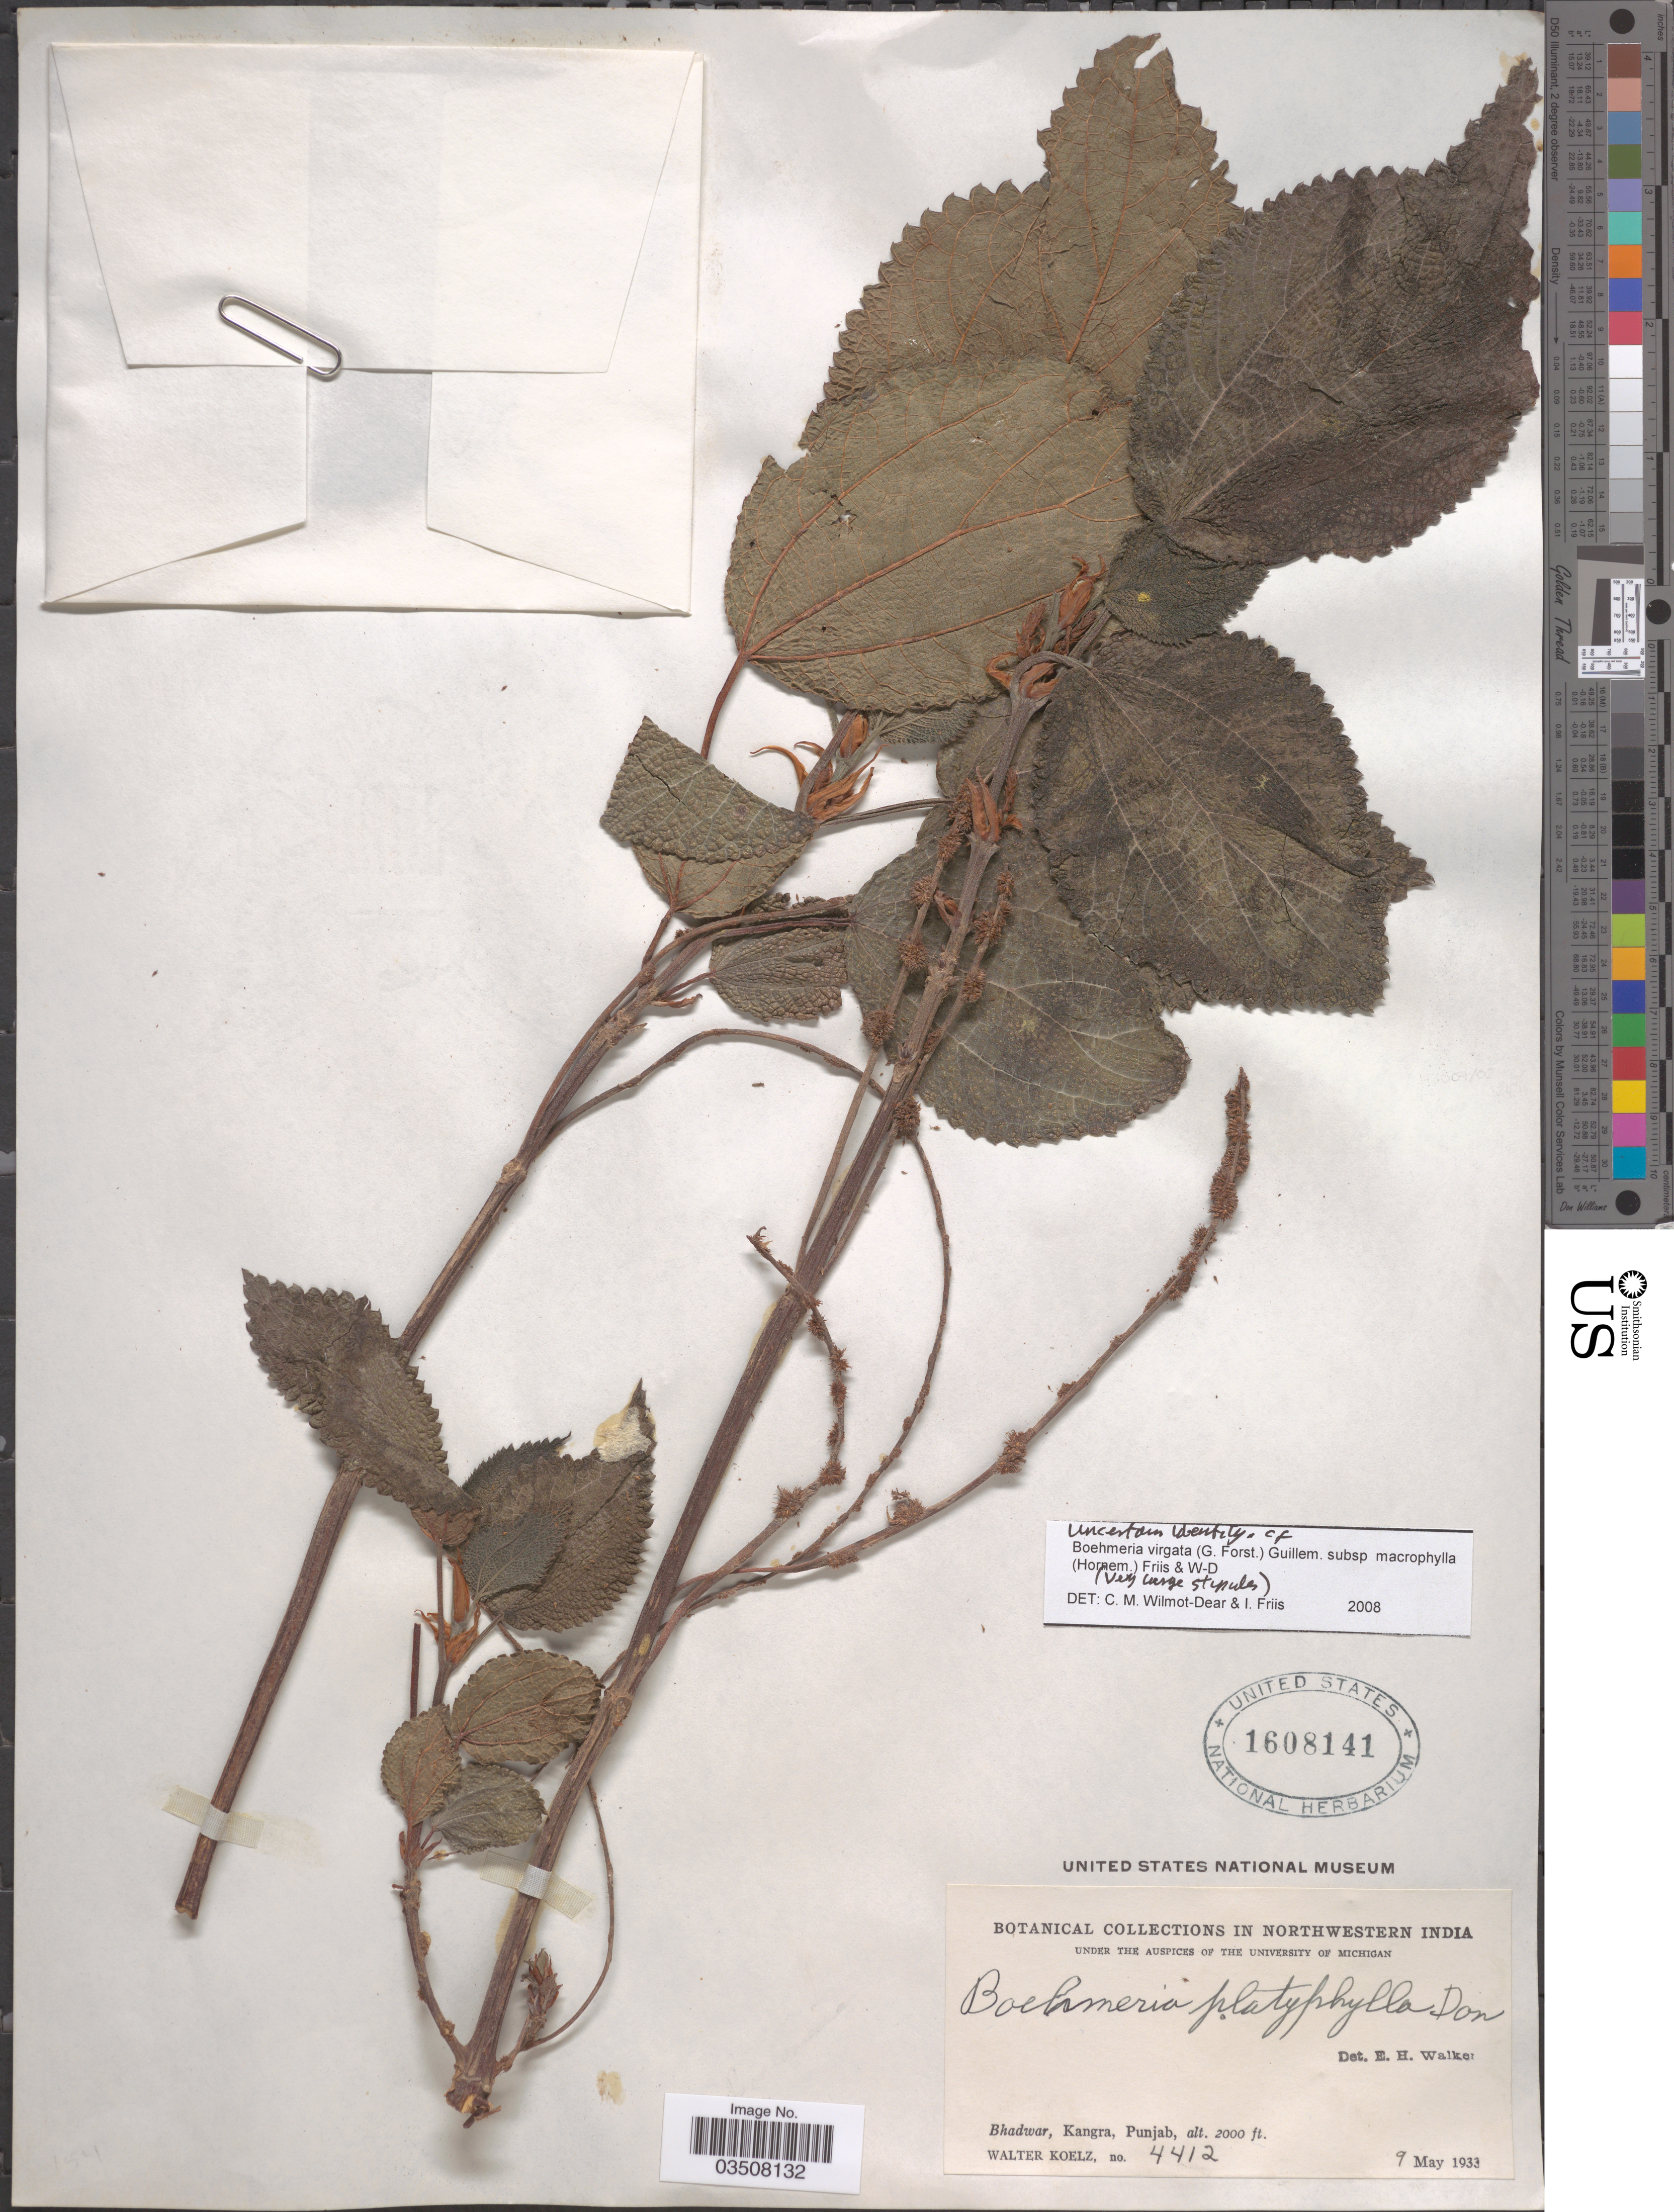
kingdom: Plantae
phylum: Tracheophyta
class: Magnoliopsida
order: Rosales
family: Urticaceae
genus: Boehmeria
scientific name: Boehmeria virgata subsp. macrophylla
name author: (Hornem.) Friis & Wilmot-Dear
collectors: W. N. Koelz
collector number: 4412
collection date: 1933-05-09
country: India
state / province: Punjab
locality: Northwestern India. Bhadwar, Kangra.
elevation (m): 610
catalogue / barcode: US 1608141